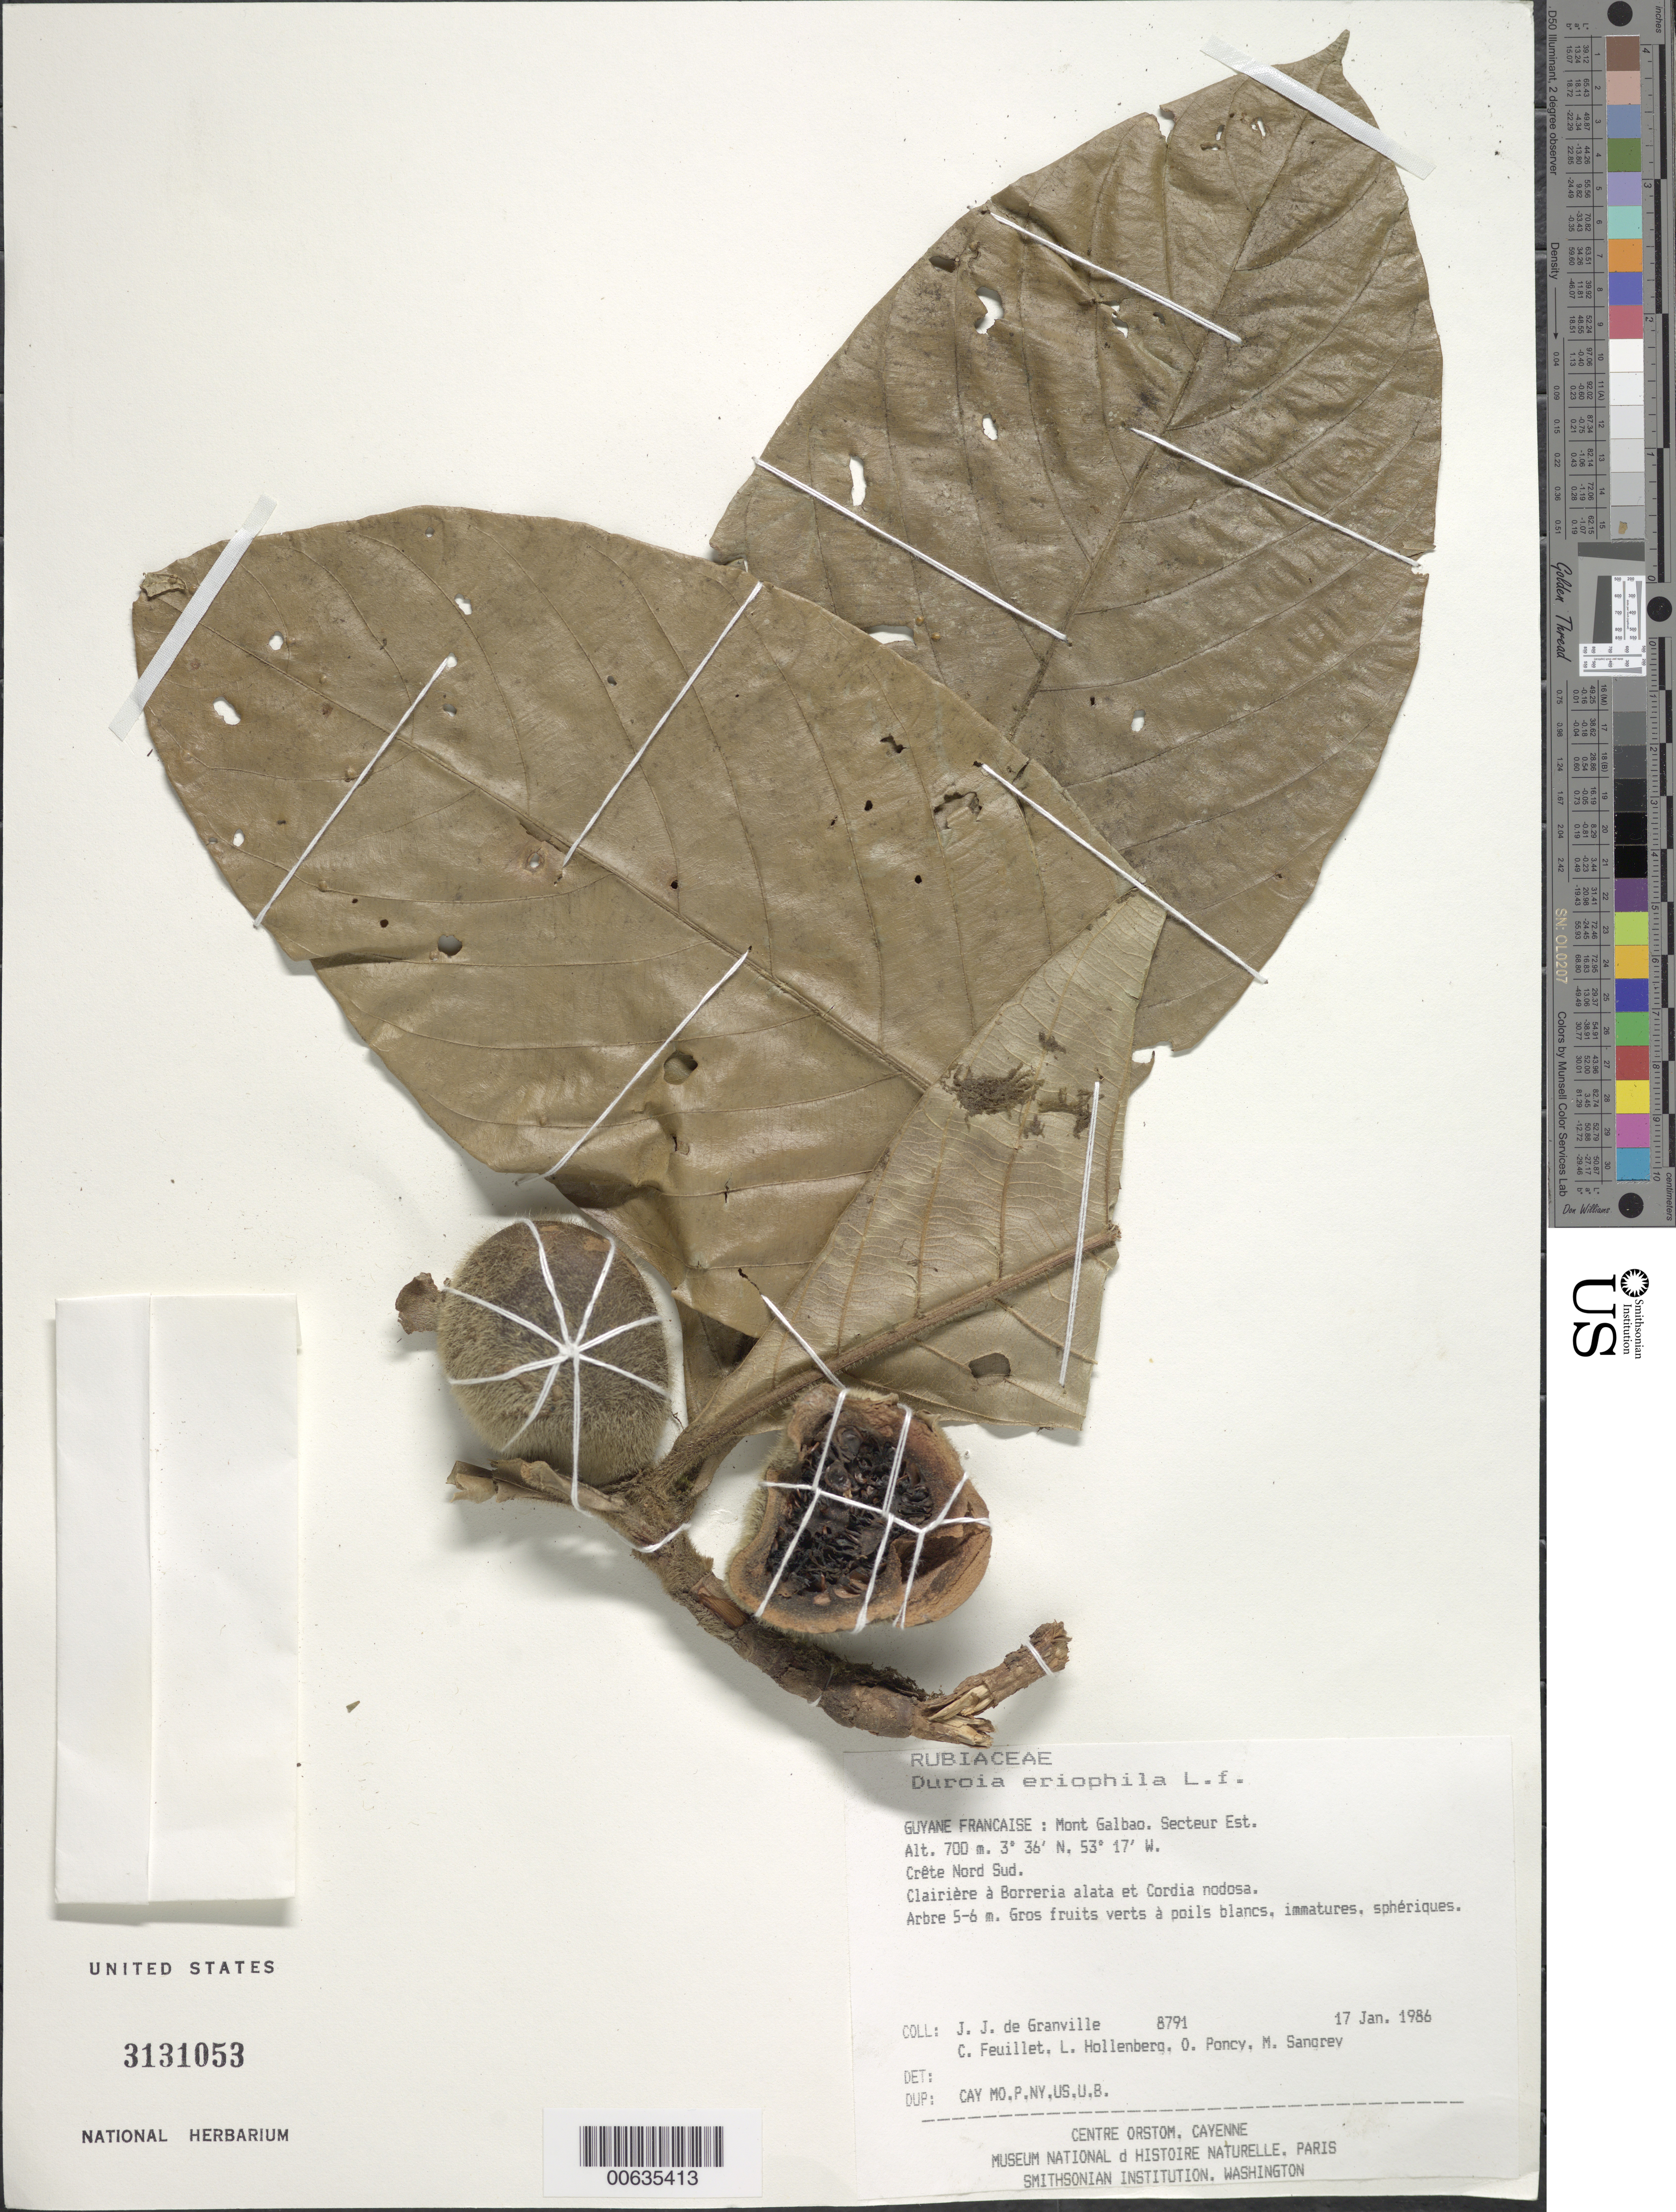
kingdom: Plantae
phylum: Tracheophyta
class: Magnoliopsida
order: Gentianales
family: Rubiaceae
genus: Duroia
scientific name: Duroia eriopila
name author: L. f.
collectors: J.-J. de Granville, C. Feuillet, L. Hollenberg, O. Poncy & M. S. Sangrey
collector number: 8791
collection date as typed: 17-Jan-86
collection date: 1986-01-17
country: French Guiana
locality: Mont Galbao. Secteur Est. Crête Nord Sud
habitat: Clairière à Borreria alata et Cordia nodosa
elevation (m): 700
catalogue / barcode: US 3131053